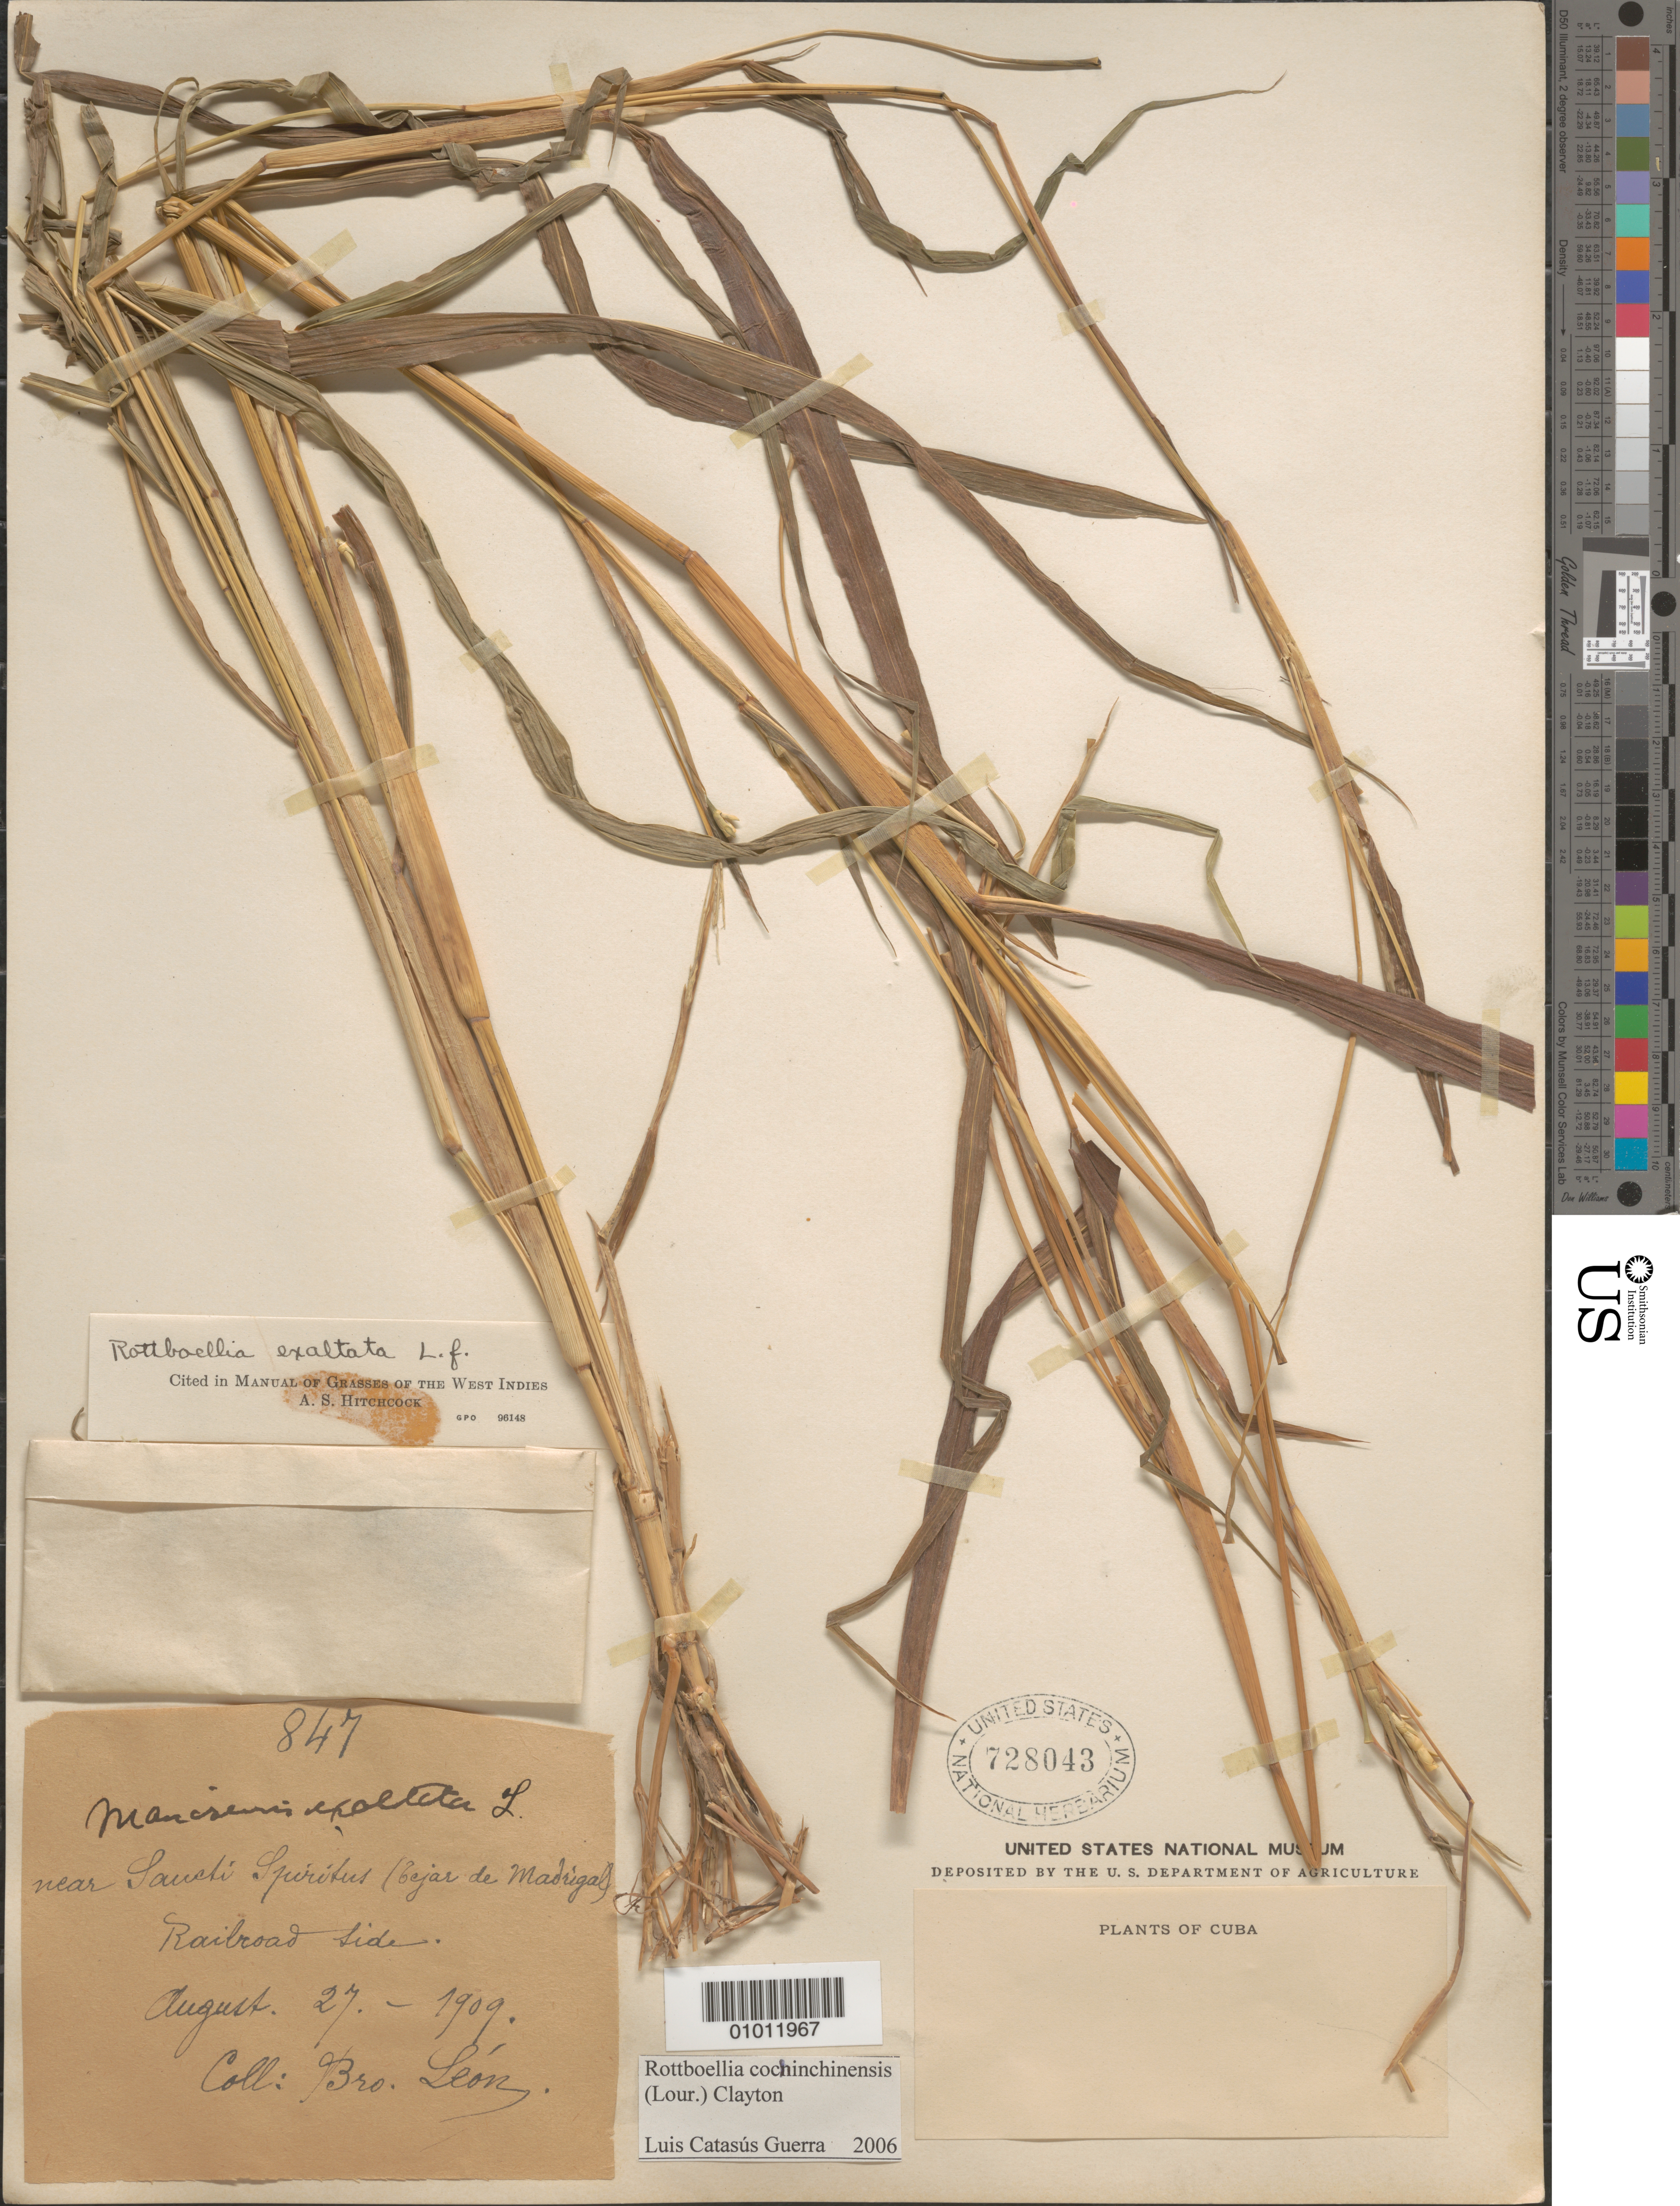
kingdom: Plantae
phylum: Tracheophyta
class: Liliopsida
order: Poales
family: Poaceae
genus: Rottboellia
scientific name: Rottboellia cochinchinensis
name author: (Lour.) Clayton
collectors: Bro. León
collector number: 847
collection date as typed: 27 Aug 1909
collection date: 1909-08-27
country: Cuba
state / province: Sancti Spiritus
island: Cuba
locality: near Ciudad Sancti Spiritus (bejar madrigal0, railroad side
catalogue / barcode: US 728043